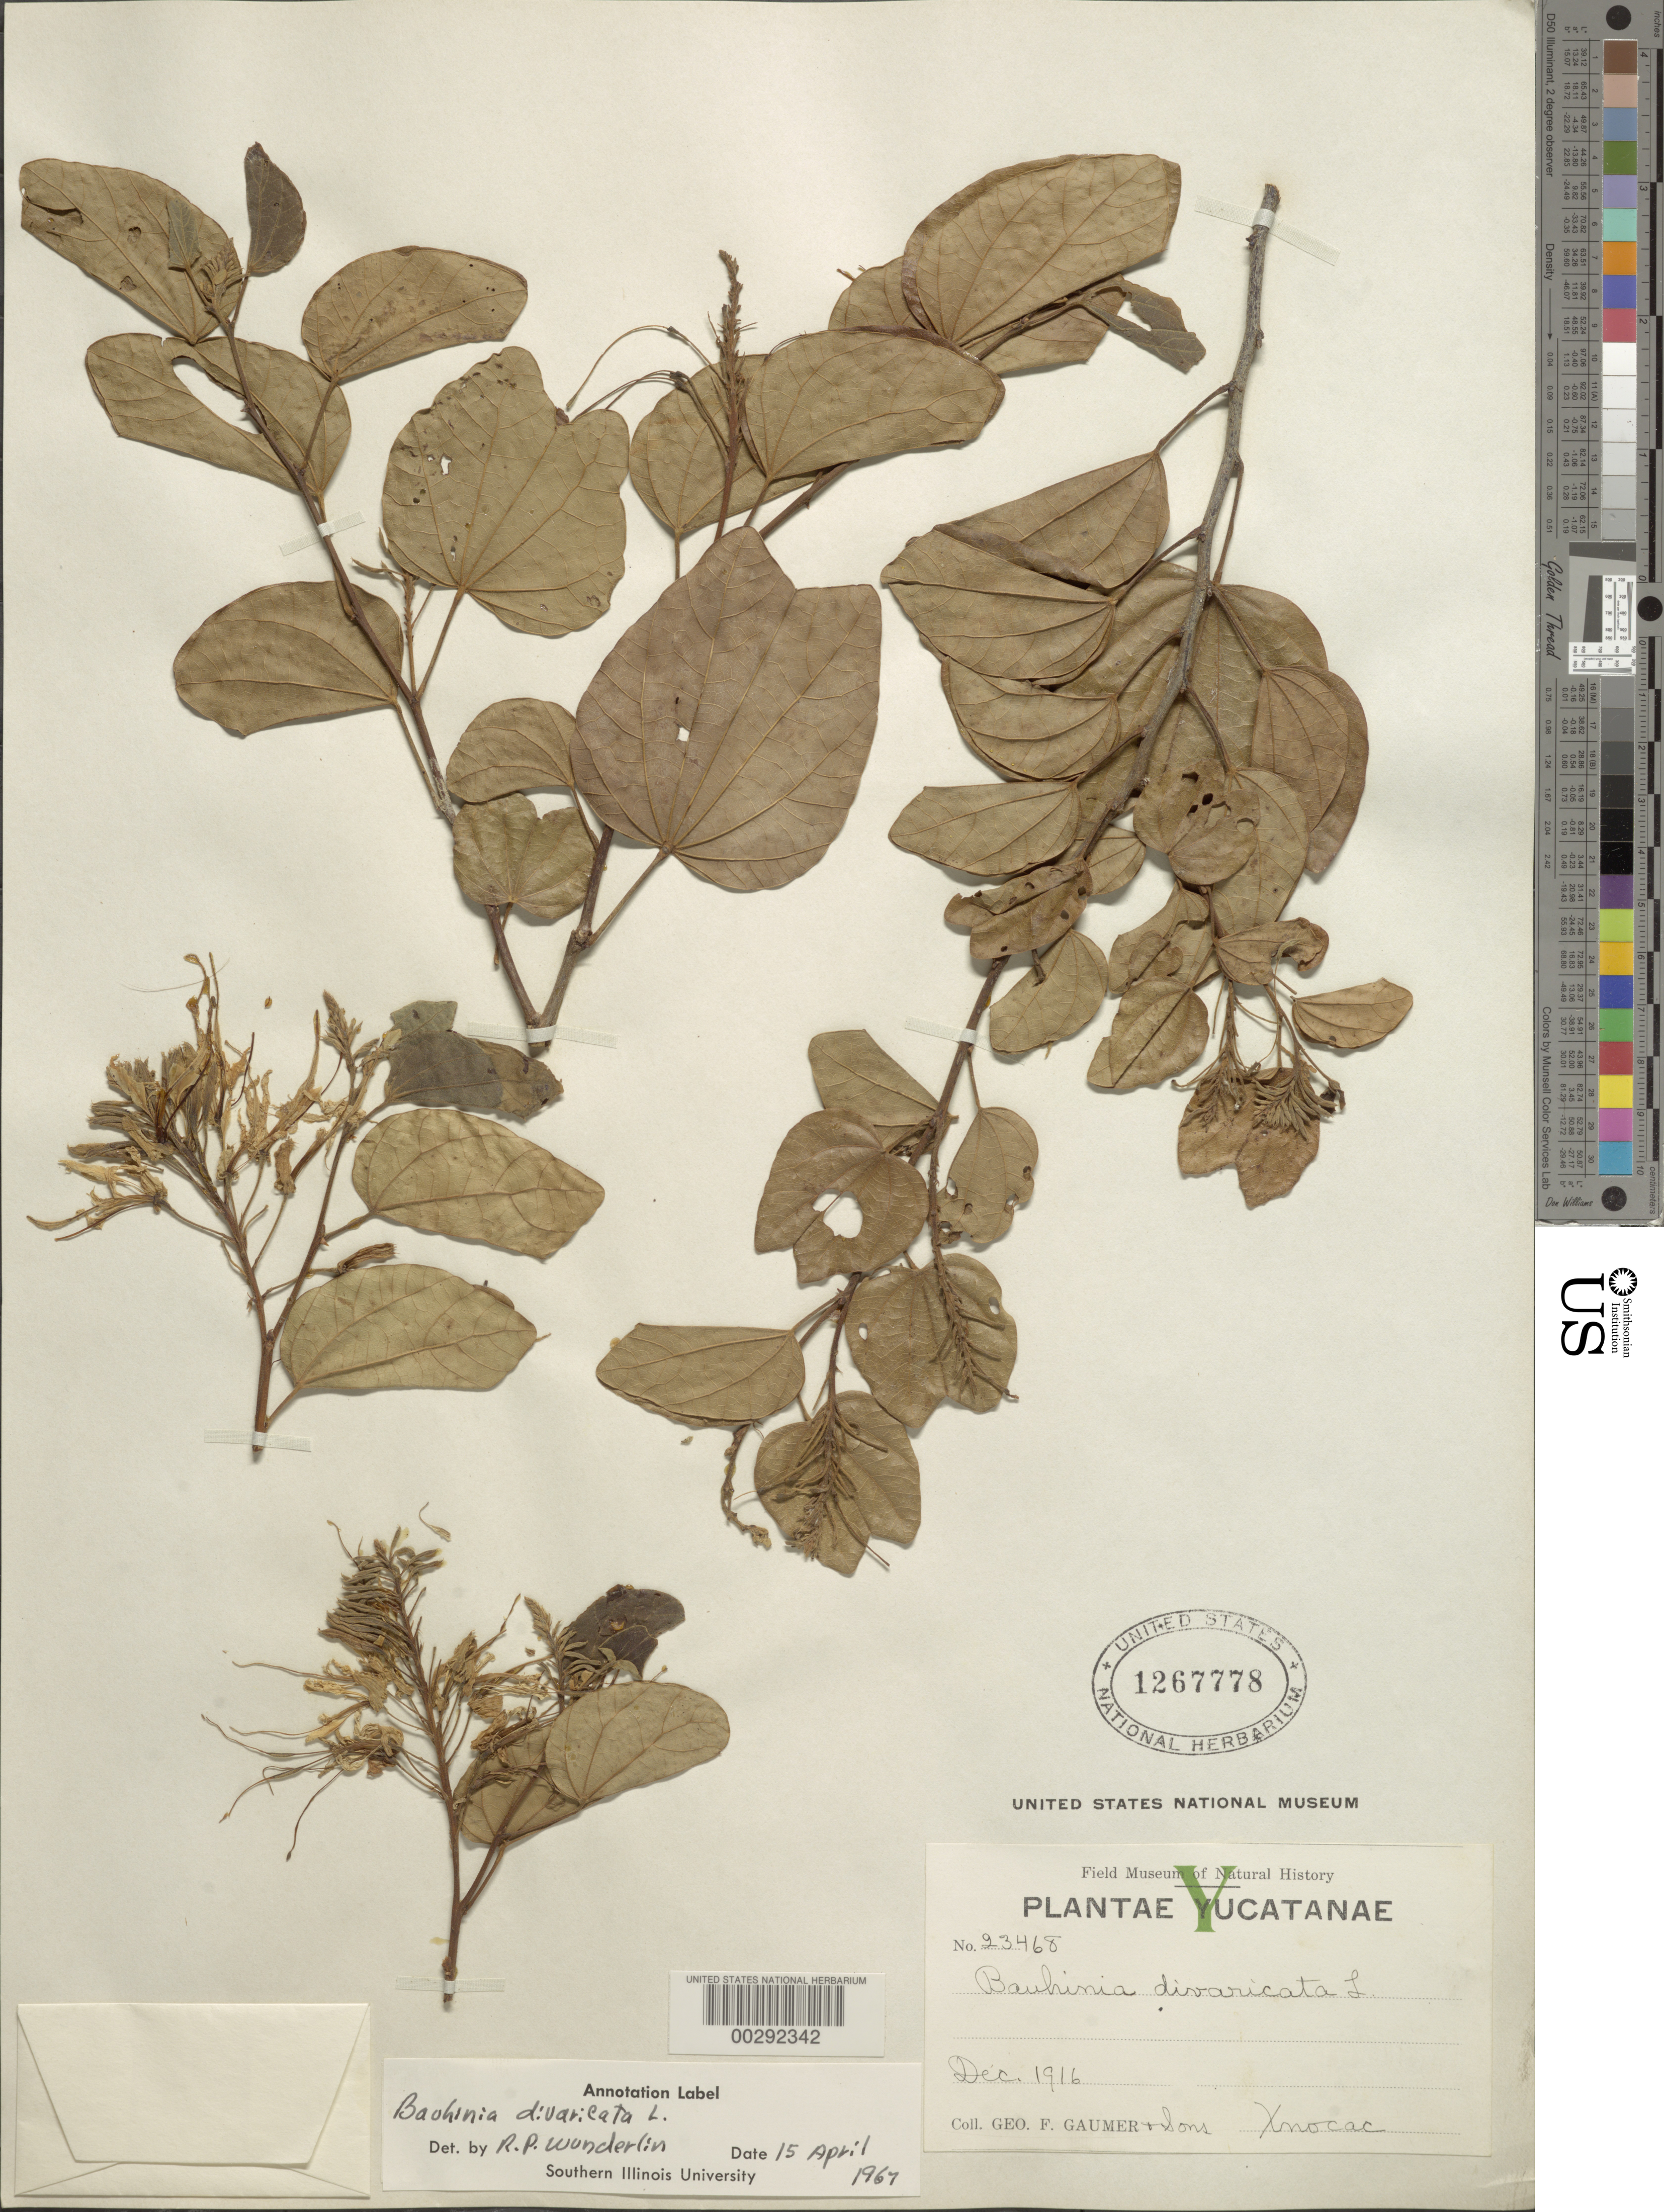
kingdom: Plantae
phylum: Tracheophyta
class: Magnoliopsida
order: Fabales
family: Fabaceae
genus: Bauhinia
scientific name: Bauhinia divaricata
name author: L.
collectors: G. F. Gaumer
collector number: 24128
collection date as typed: Dec 1916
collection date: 1916-12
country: Mexico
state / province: Yucatán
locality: Xnocac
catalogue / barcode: US 1267778